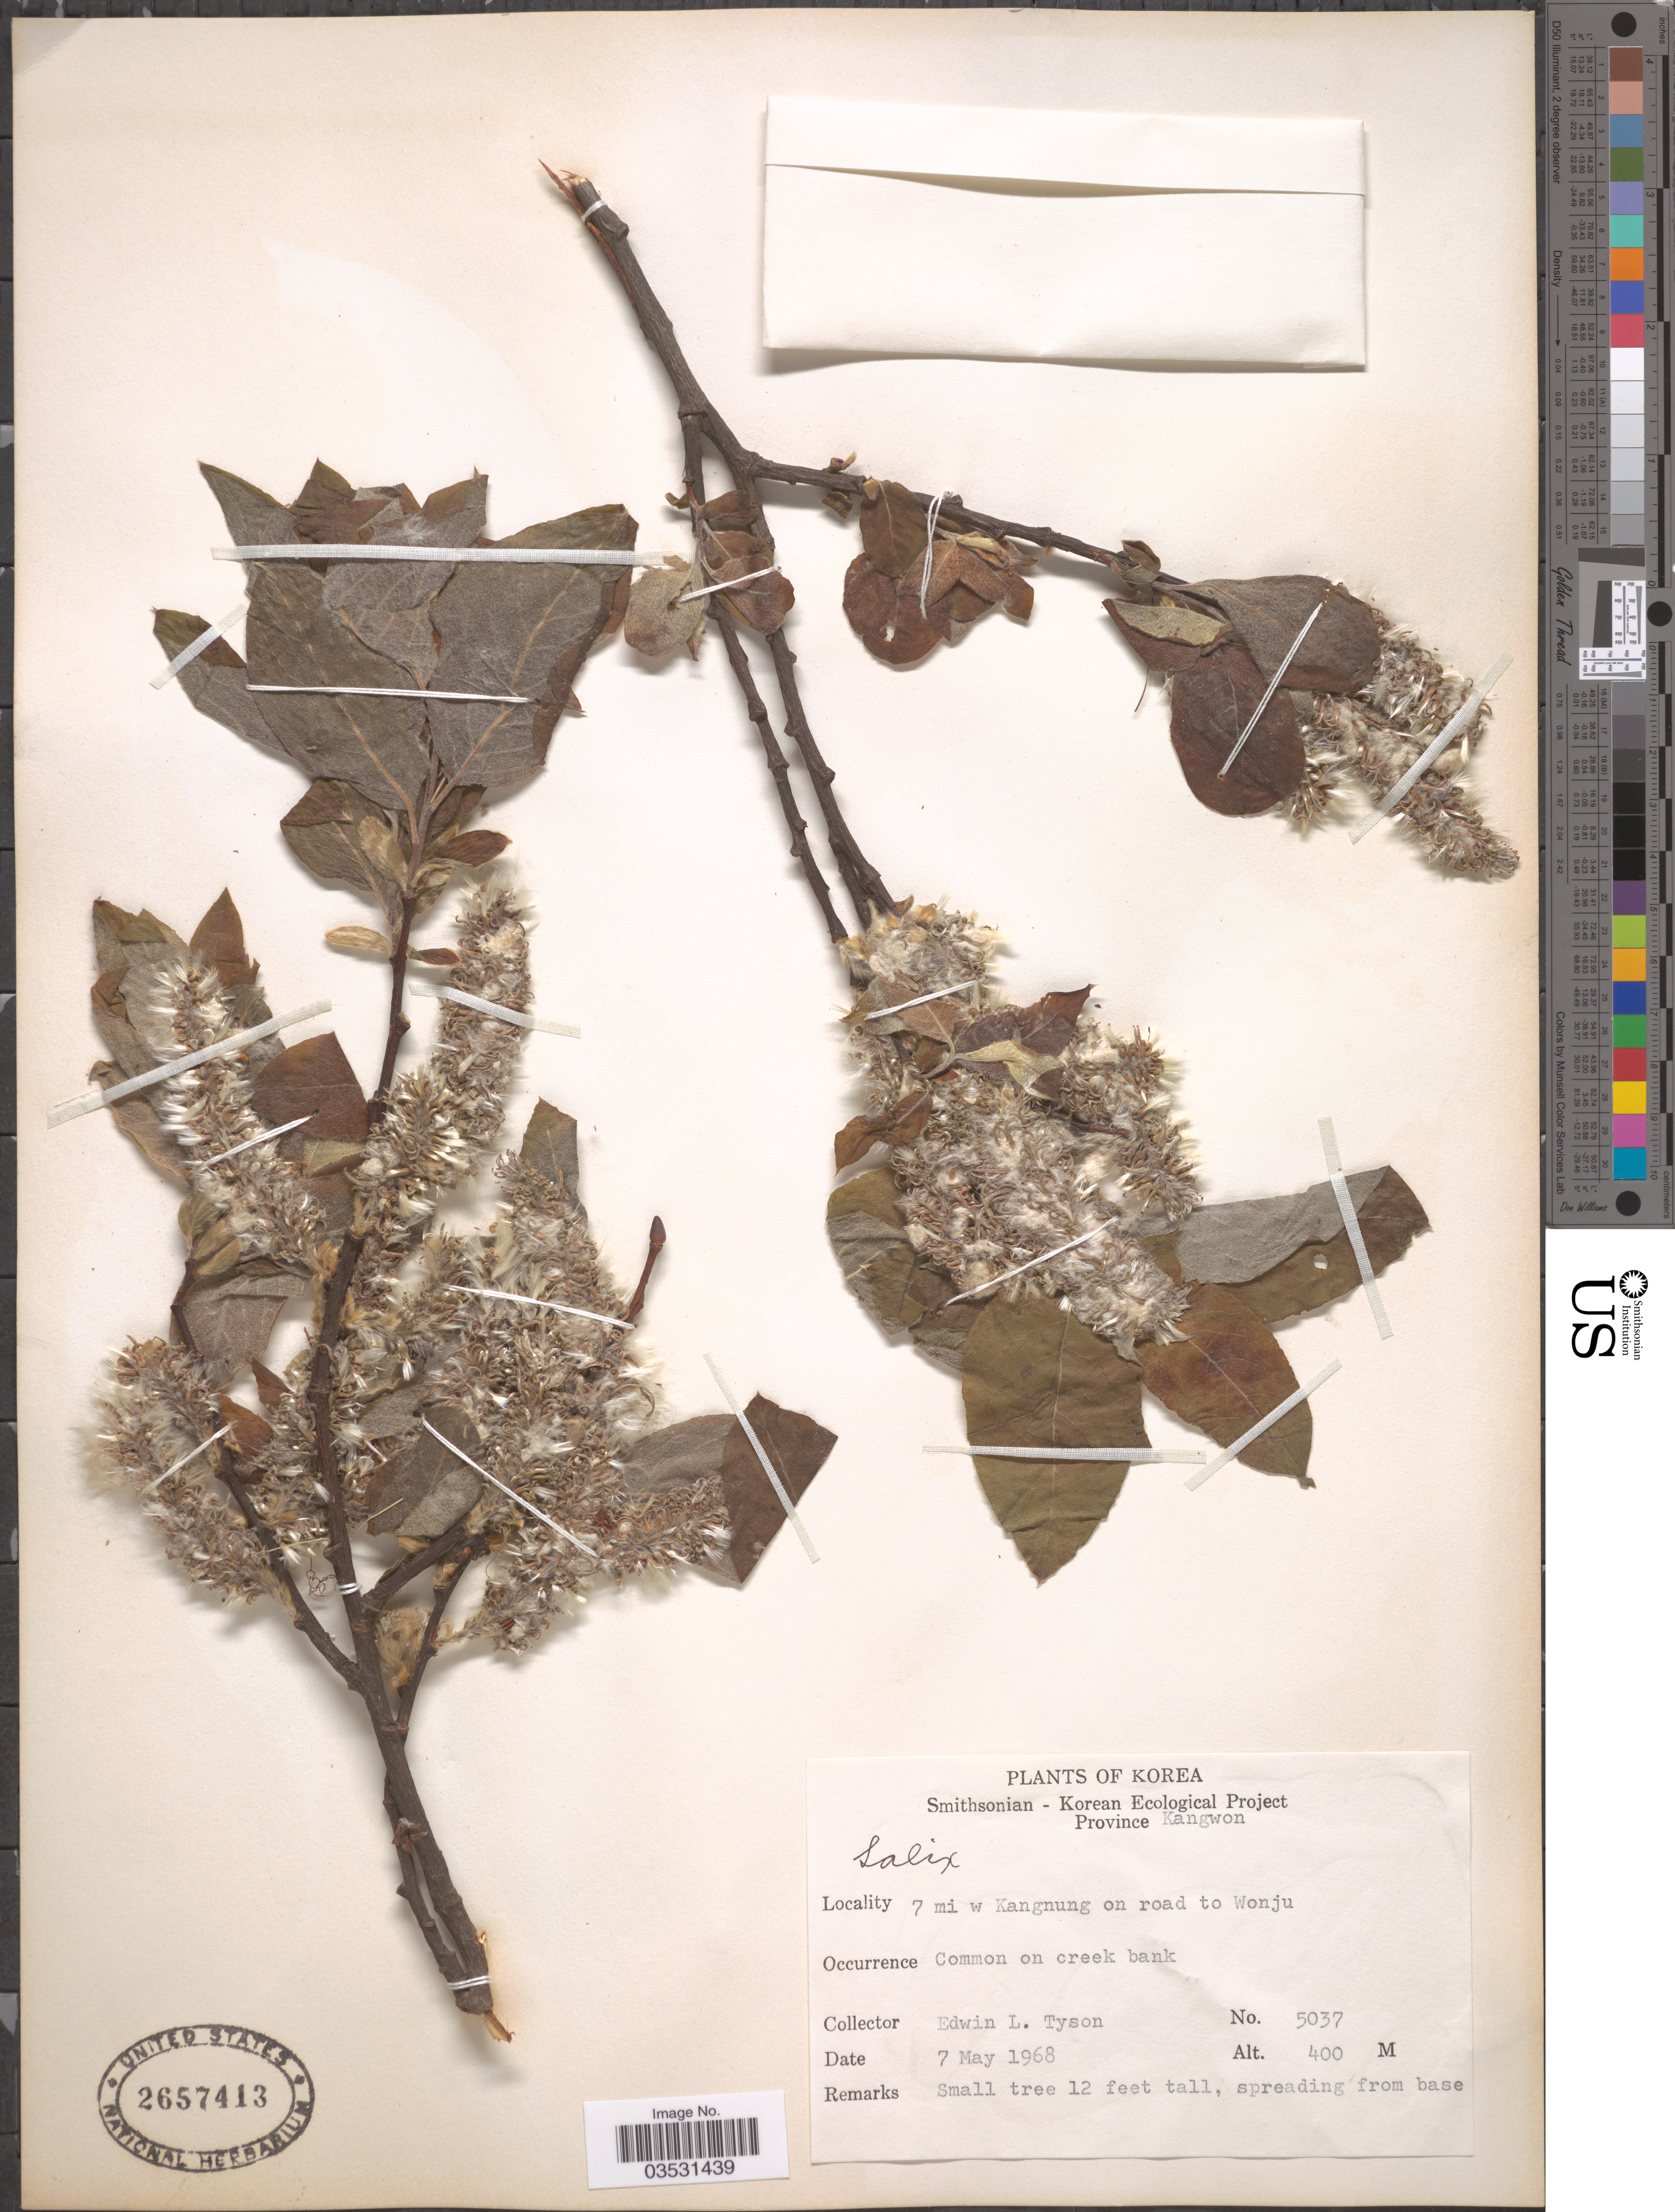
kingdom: Plantae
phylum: Tracheophyta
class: Magnoliopsida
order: Malpighiales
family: Salicaceae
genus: Salix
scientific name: Salix cordata x S. sericea Marshall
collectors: E. L. Tyson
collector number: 5037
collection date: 1968-05-07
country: North Korea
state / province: Kangwon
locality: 7 mi w Kangnung on road to Wonju.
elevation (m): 400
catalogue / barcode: US 2657413